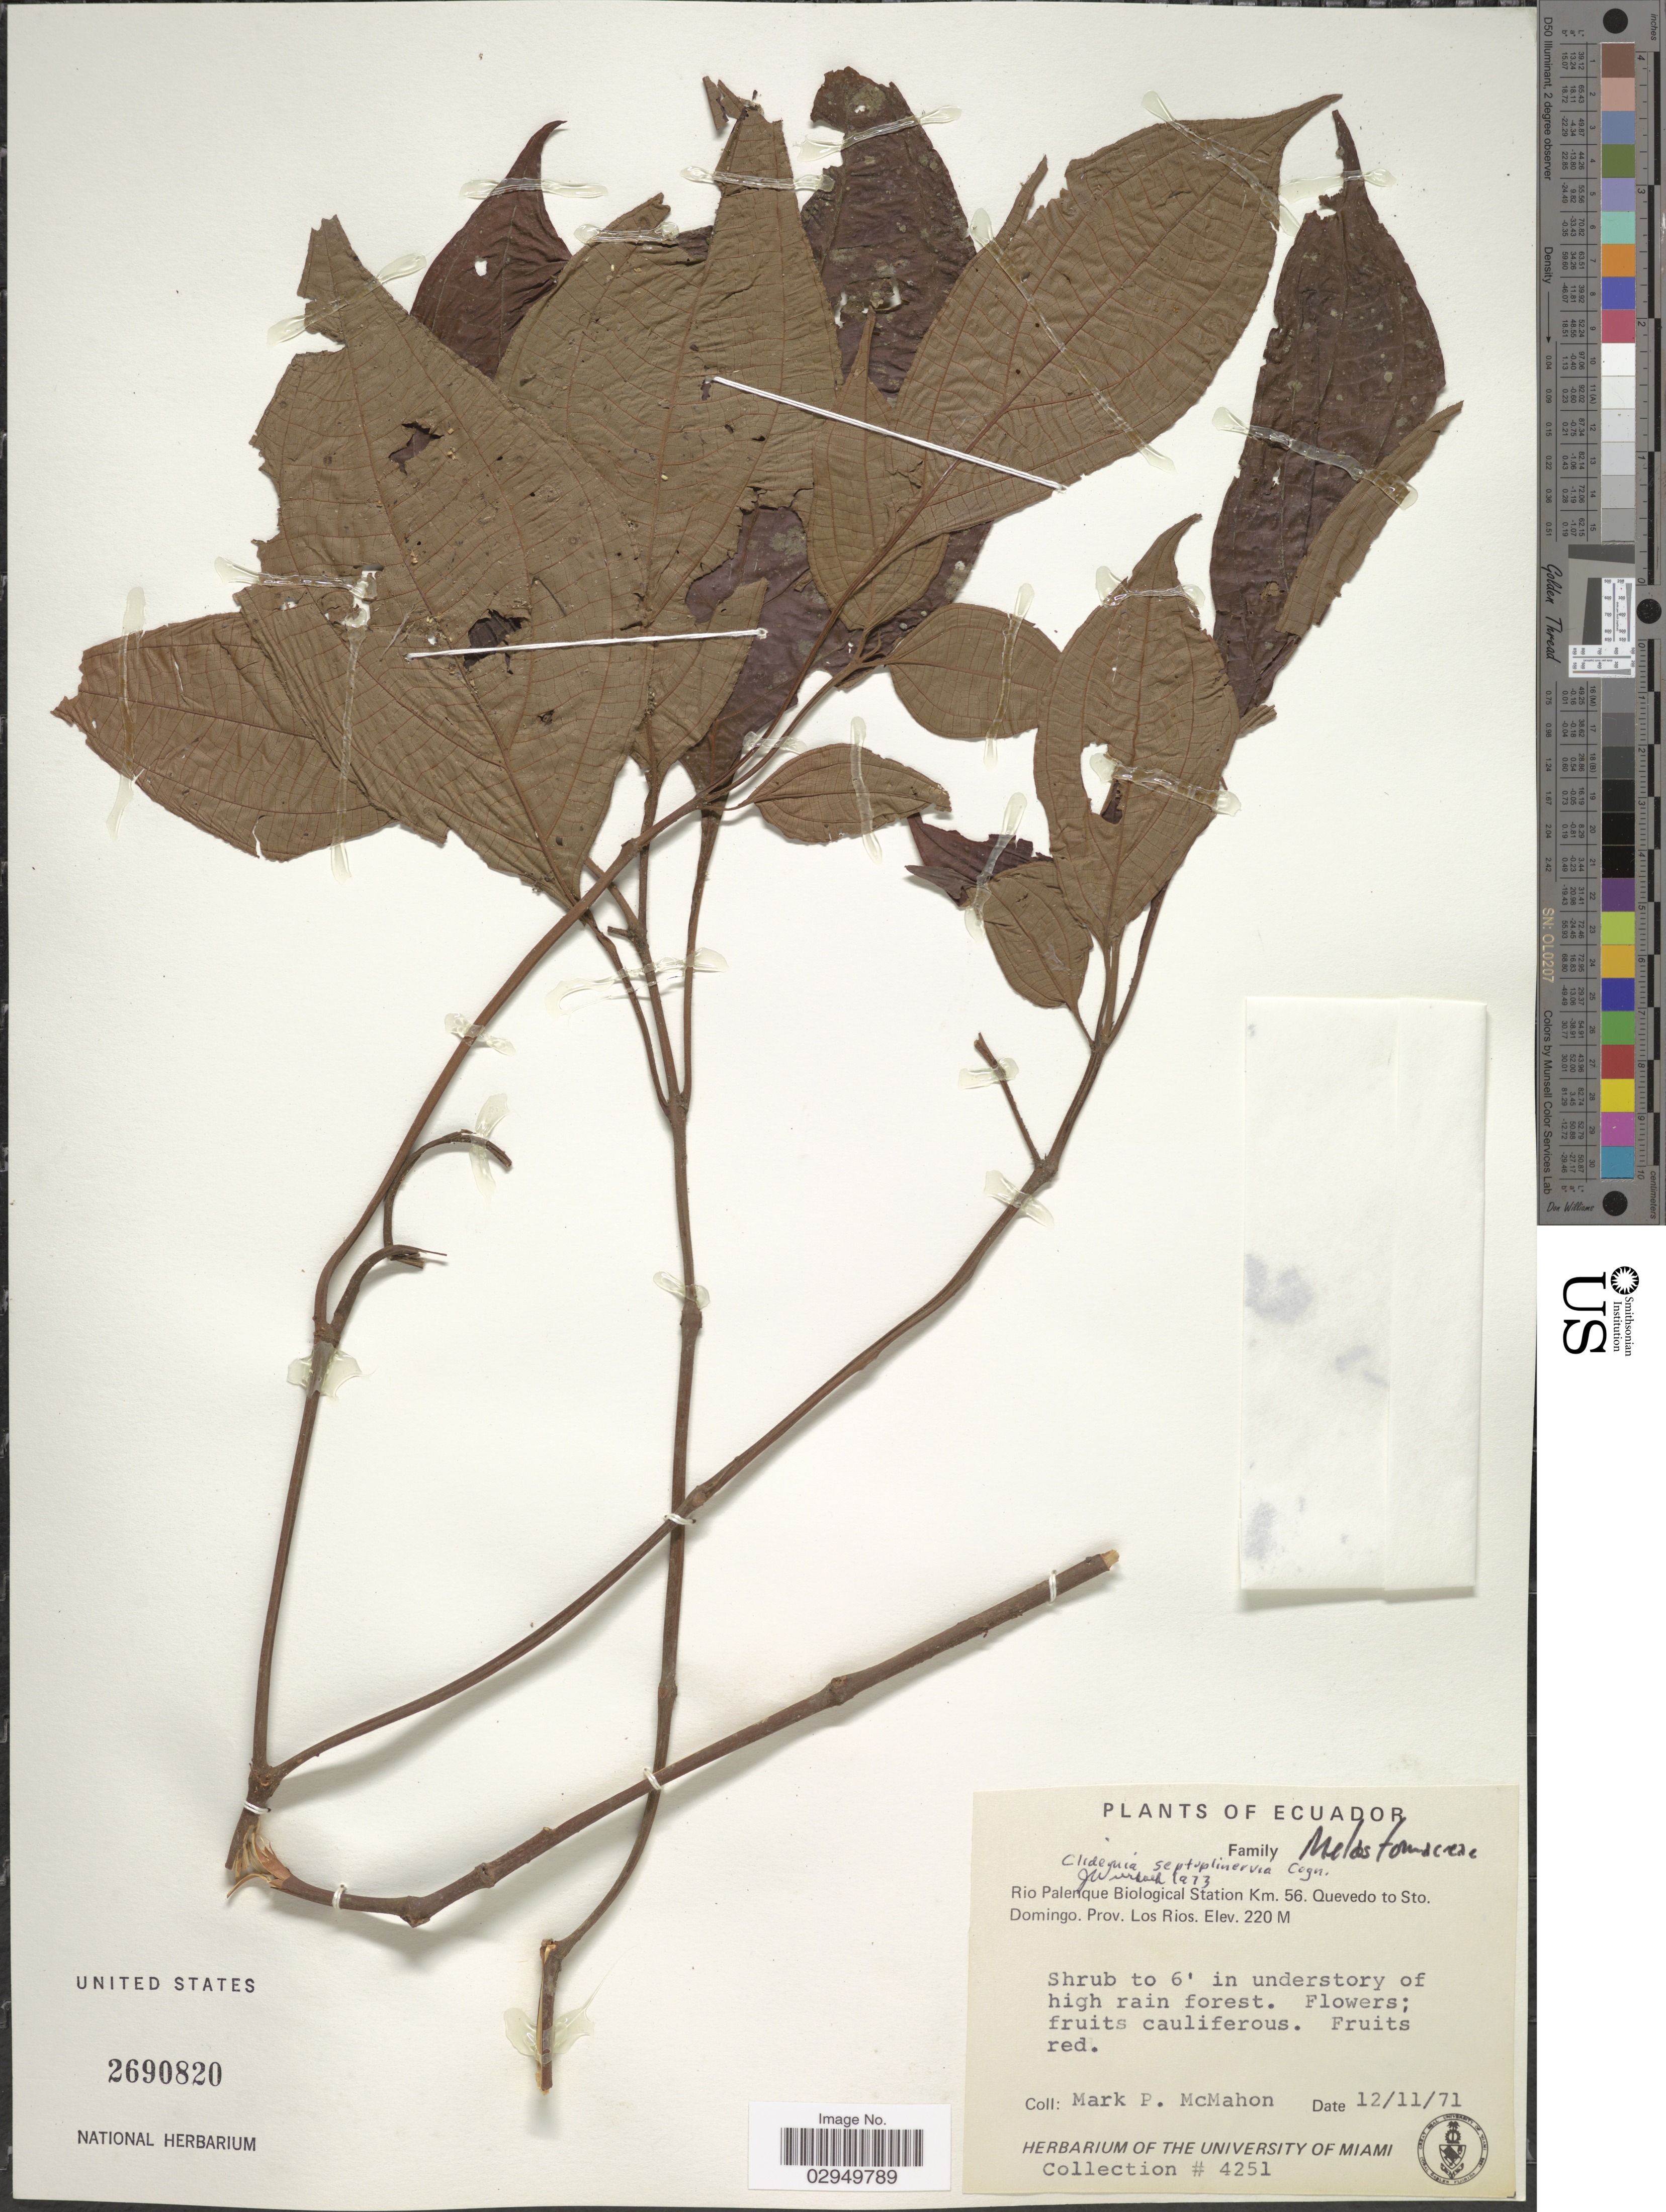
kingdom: Plantae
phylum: Tracheophyta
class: Magnoliopsida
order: Myrtales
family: Melastomataceae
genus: Clidemia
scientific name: Clidemia septuplinervia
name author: Cogn.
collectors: M. McMahon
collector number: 4251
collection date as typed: Transcribed d/m/y: 12/11/71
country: Ecuador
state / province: Los Ríos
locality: Rio Palenque Biological Station Km. 56. Quevedo to Sto. Domingo.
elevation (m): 220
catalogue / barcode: US 2690820